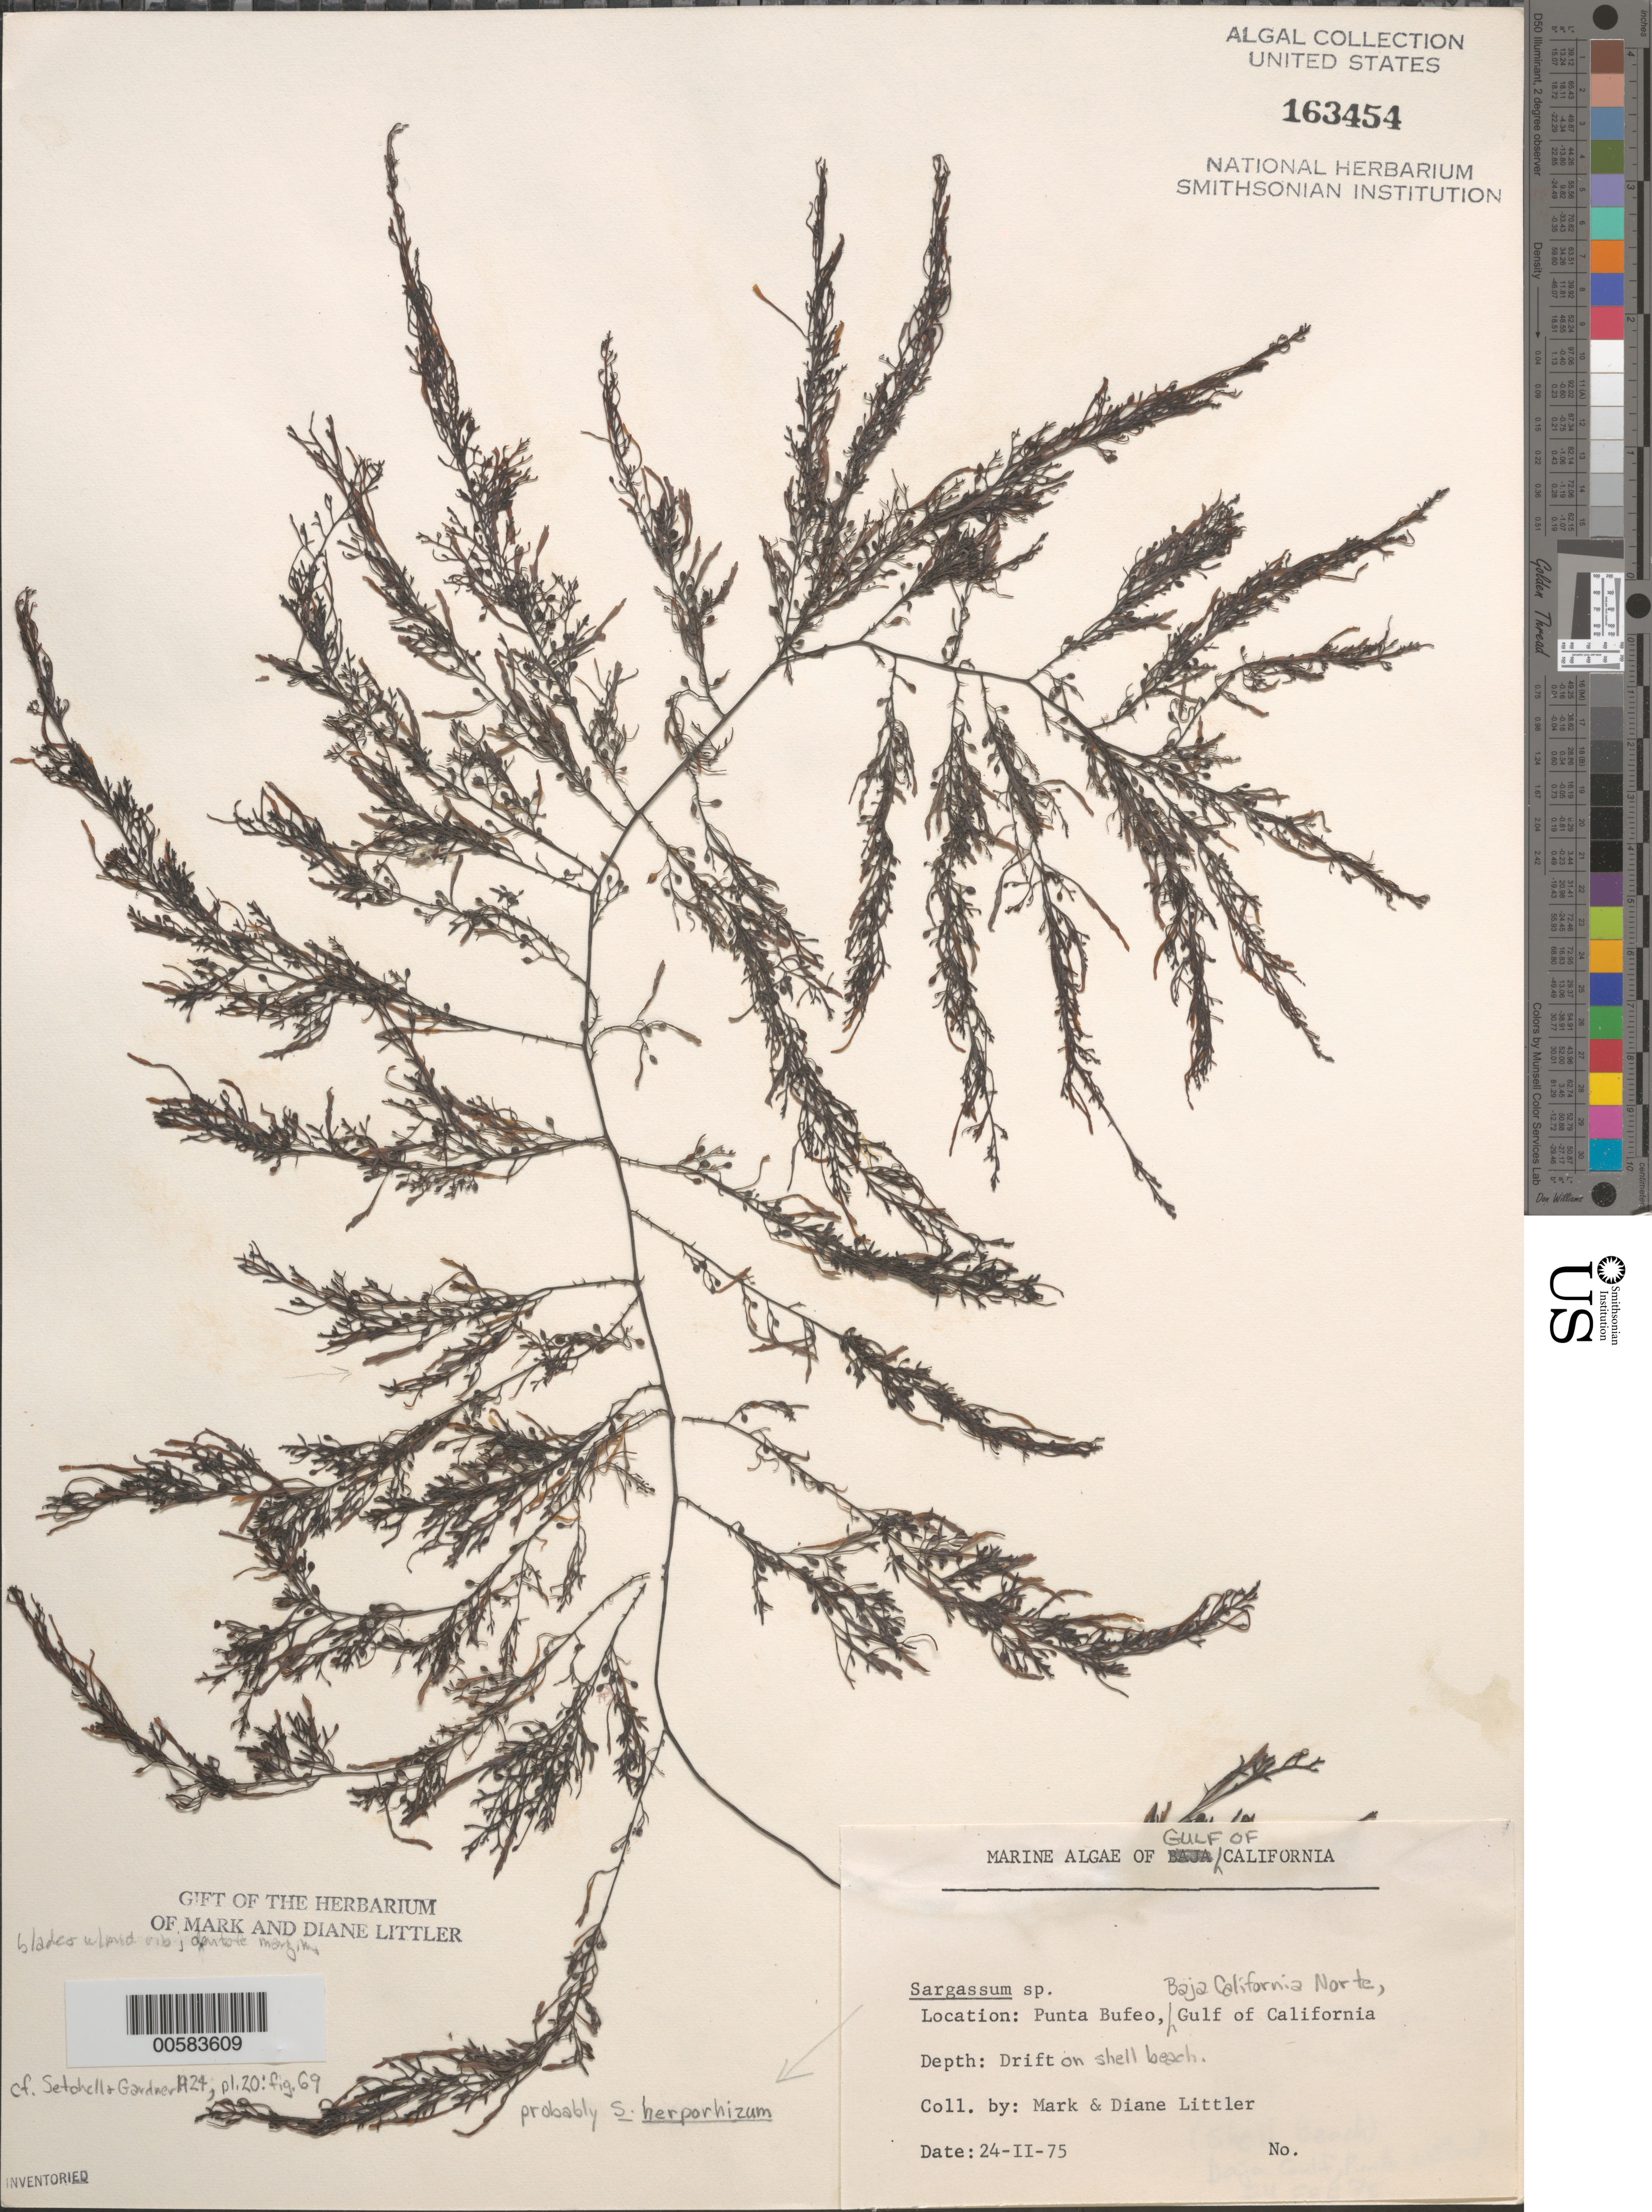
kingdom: Chromista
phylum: Ochrophyta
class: Phaeophyceae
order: Fucales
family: Sargassaceae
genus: Sargassum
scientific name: Sargassum herporhizum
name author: Setch. & N.L. Gardner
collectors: M. M. Littler & D. S. Littler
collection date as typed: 24 Feb 1975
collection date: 1975-02-24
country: Mexico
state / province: Baja California Norte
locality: Punta Bufeo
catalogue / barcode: US 163454